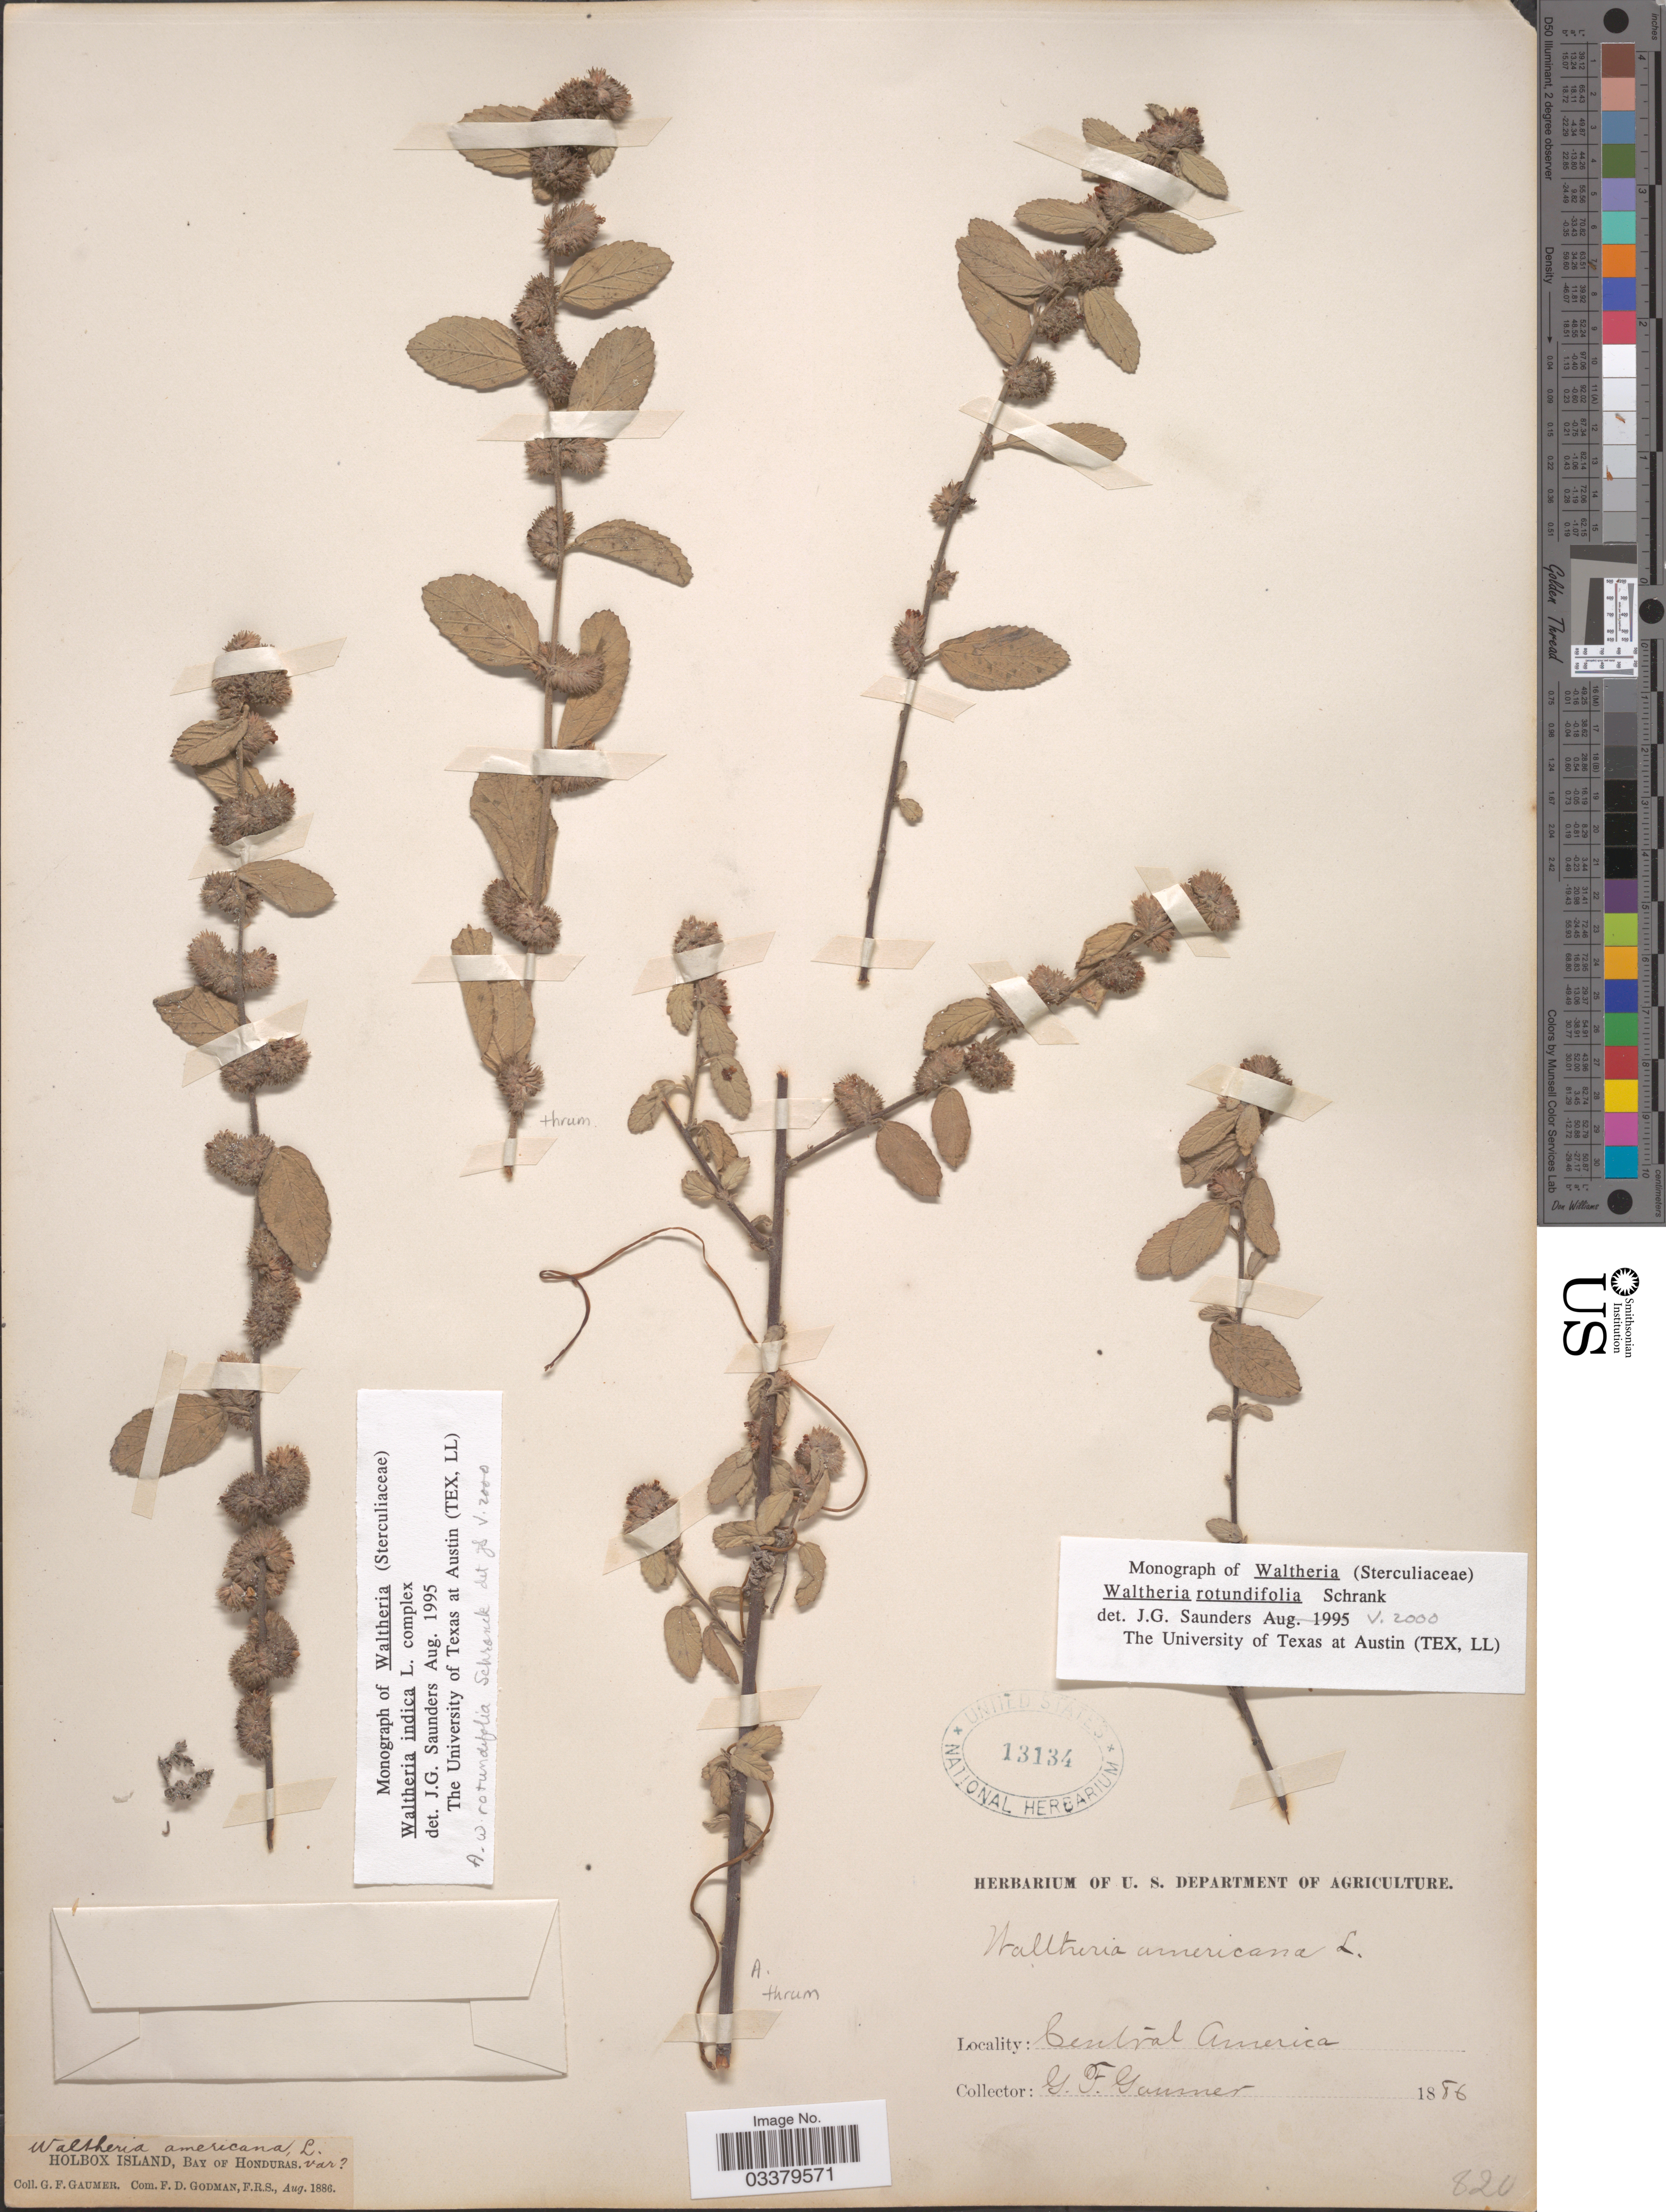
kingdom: Plantae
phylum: Tracheophyta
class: Magnoliopsida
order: Malvales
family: Malvaceae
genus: Waltheria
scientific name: Waltheria rotundifolia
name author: Schrank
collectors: G. F. Gaumer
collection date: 1886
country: Honduras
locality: Central America. Holbox Island, Bay of Honduras.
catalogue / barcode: US 13134